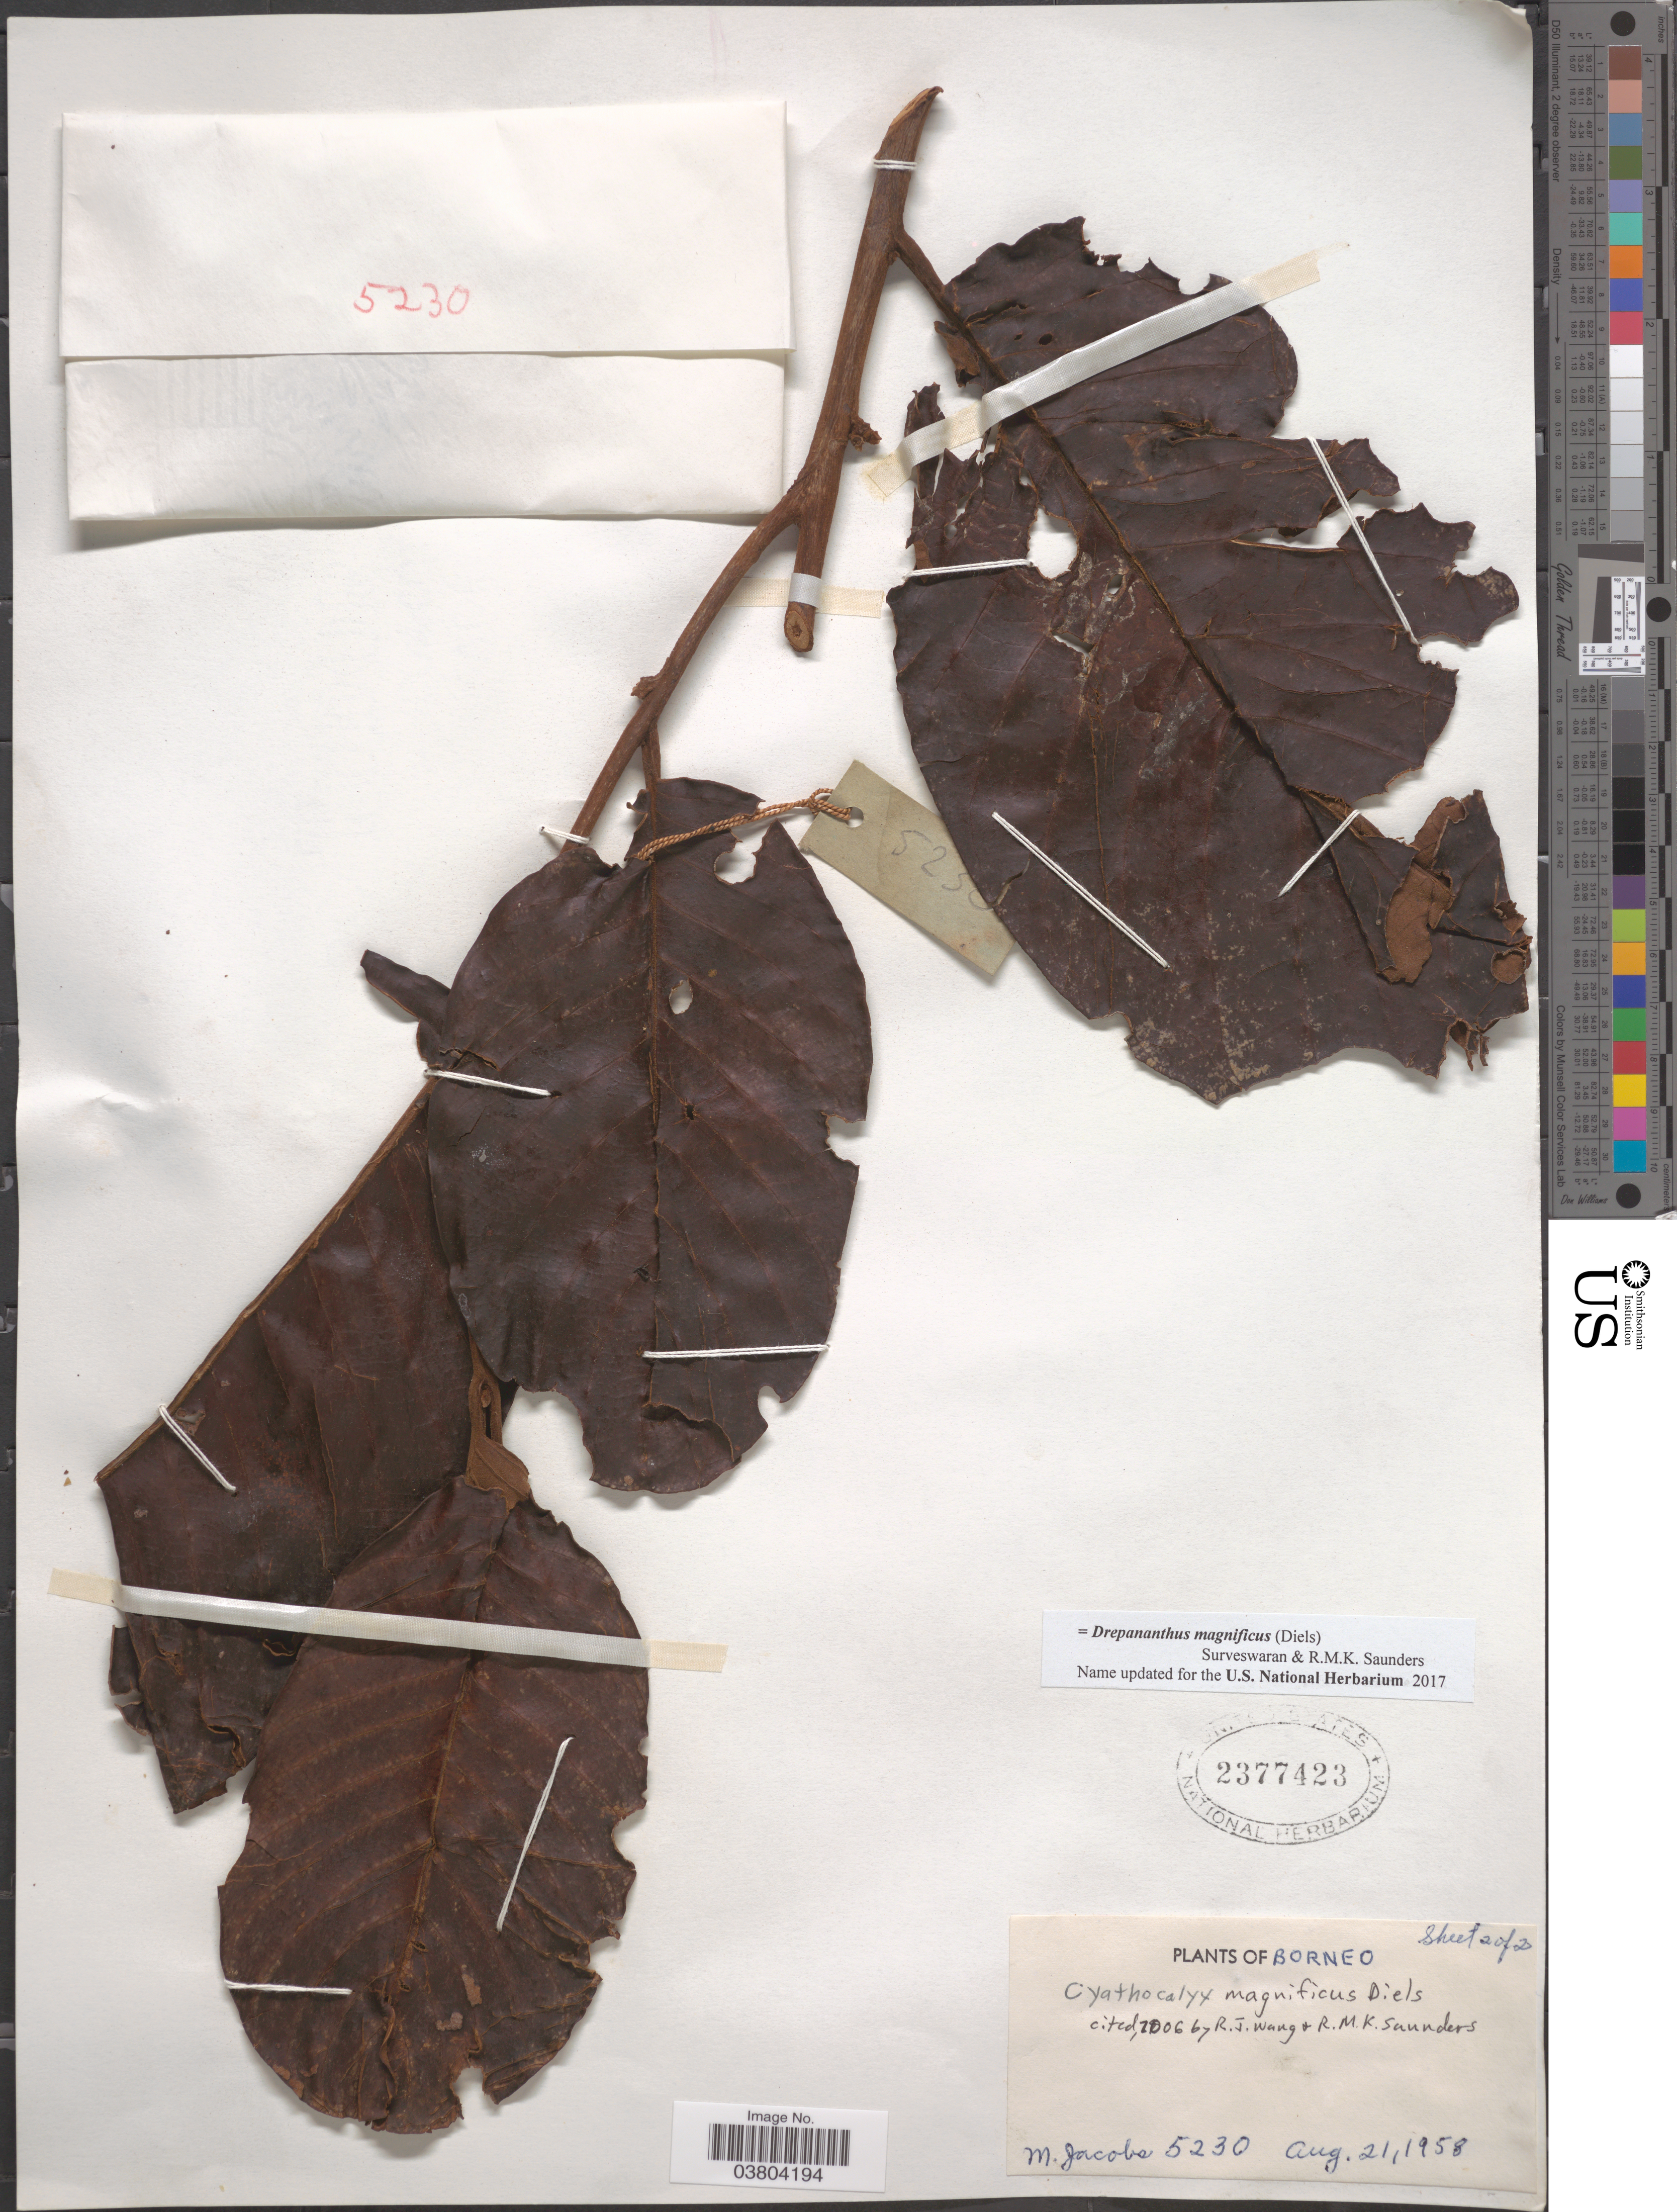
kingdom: Plantae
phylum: Tracheophyta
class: Magnoliopsida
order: Magnoliales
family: Annonaceae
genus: Drepananthus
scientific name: Drepananthus magnificus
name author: (Diels) Surveswaran & R.M.K. Saunders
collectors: M. Jacobs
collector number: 5230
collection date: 1958-08-21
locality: Borneo.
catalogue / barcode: US 2377423